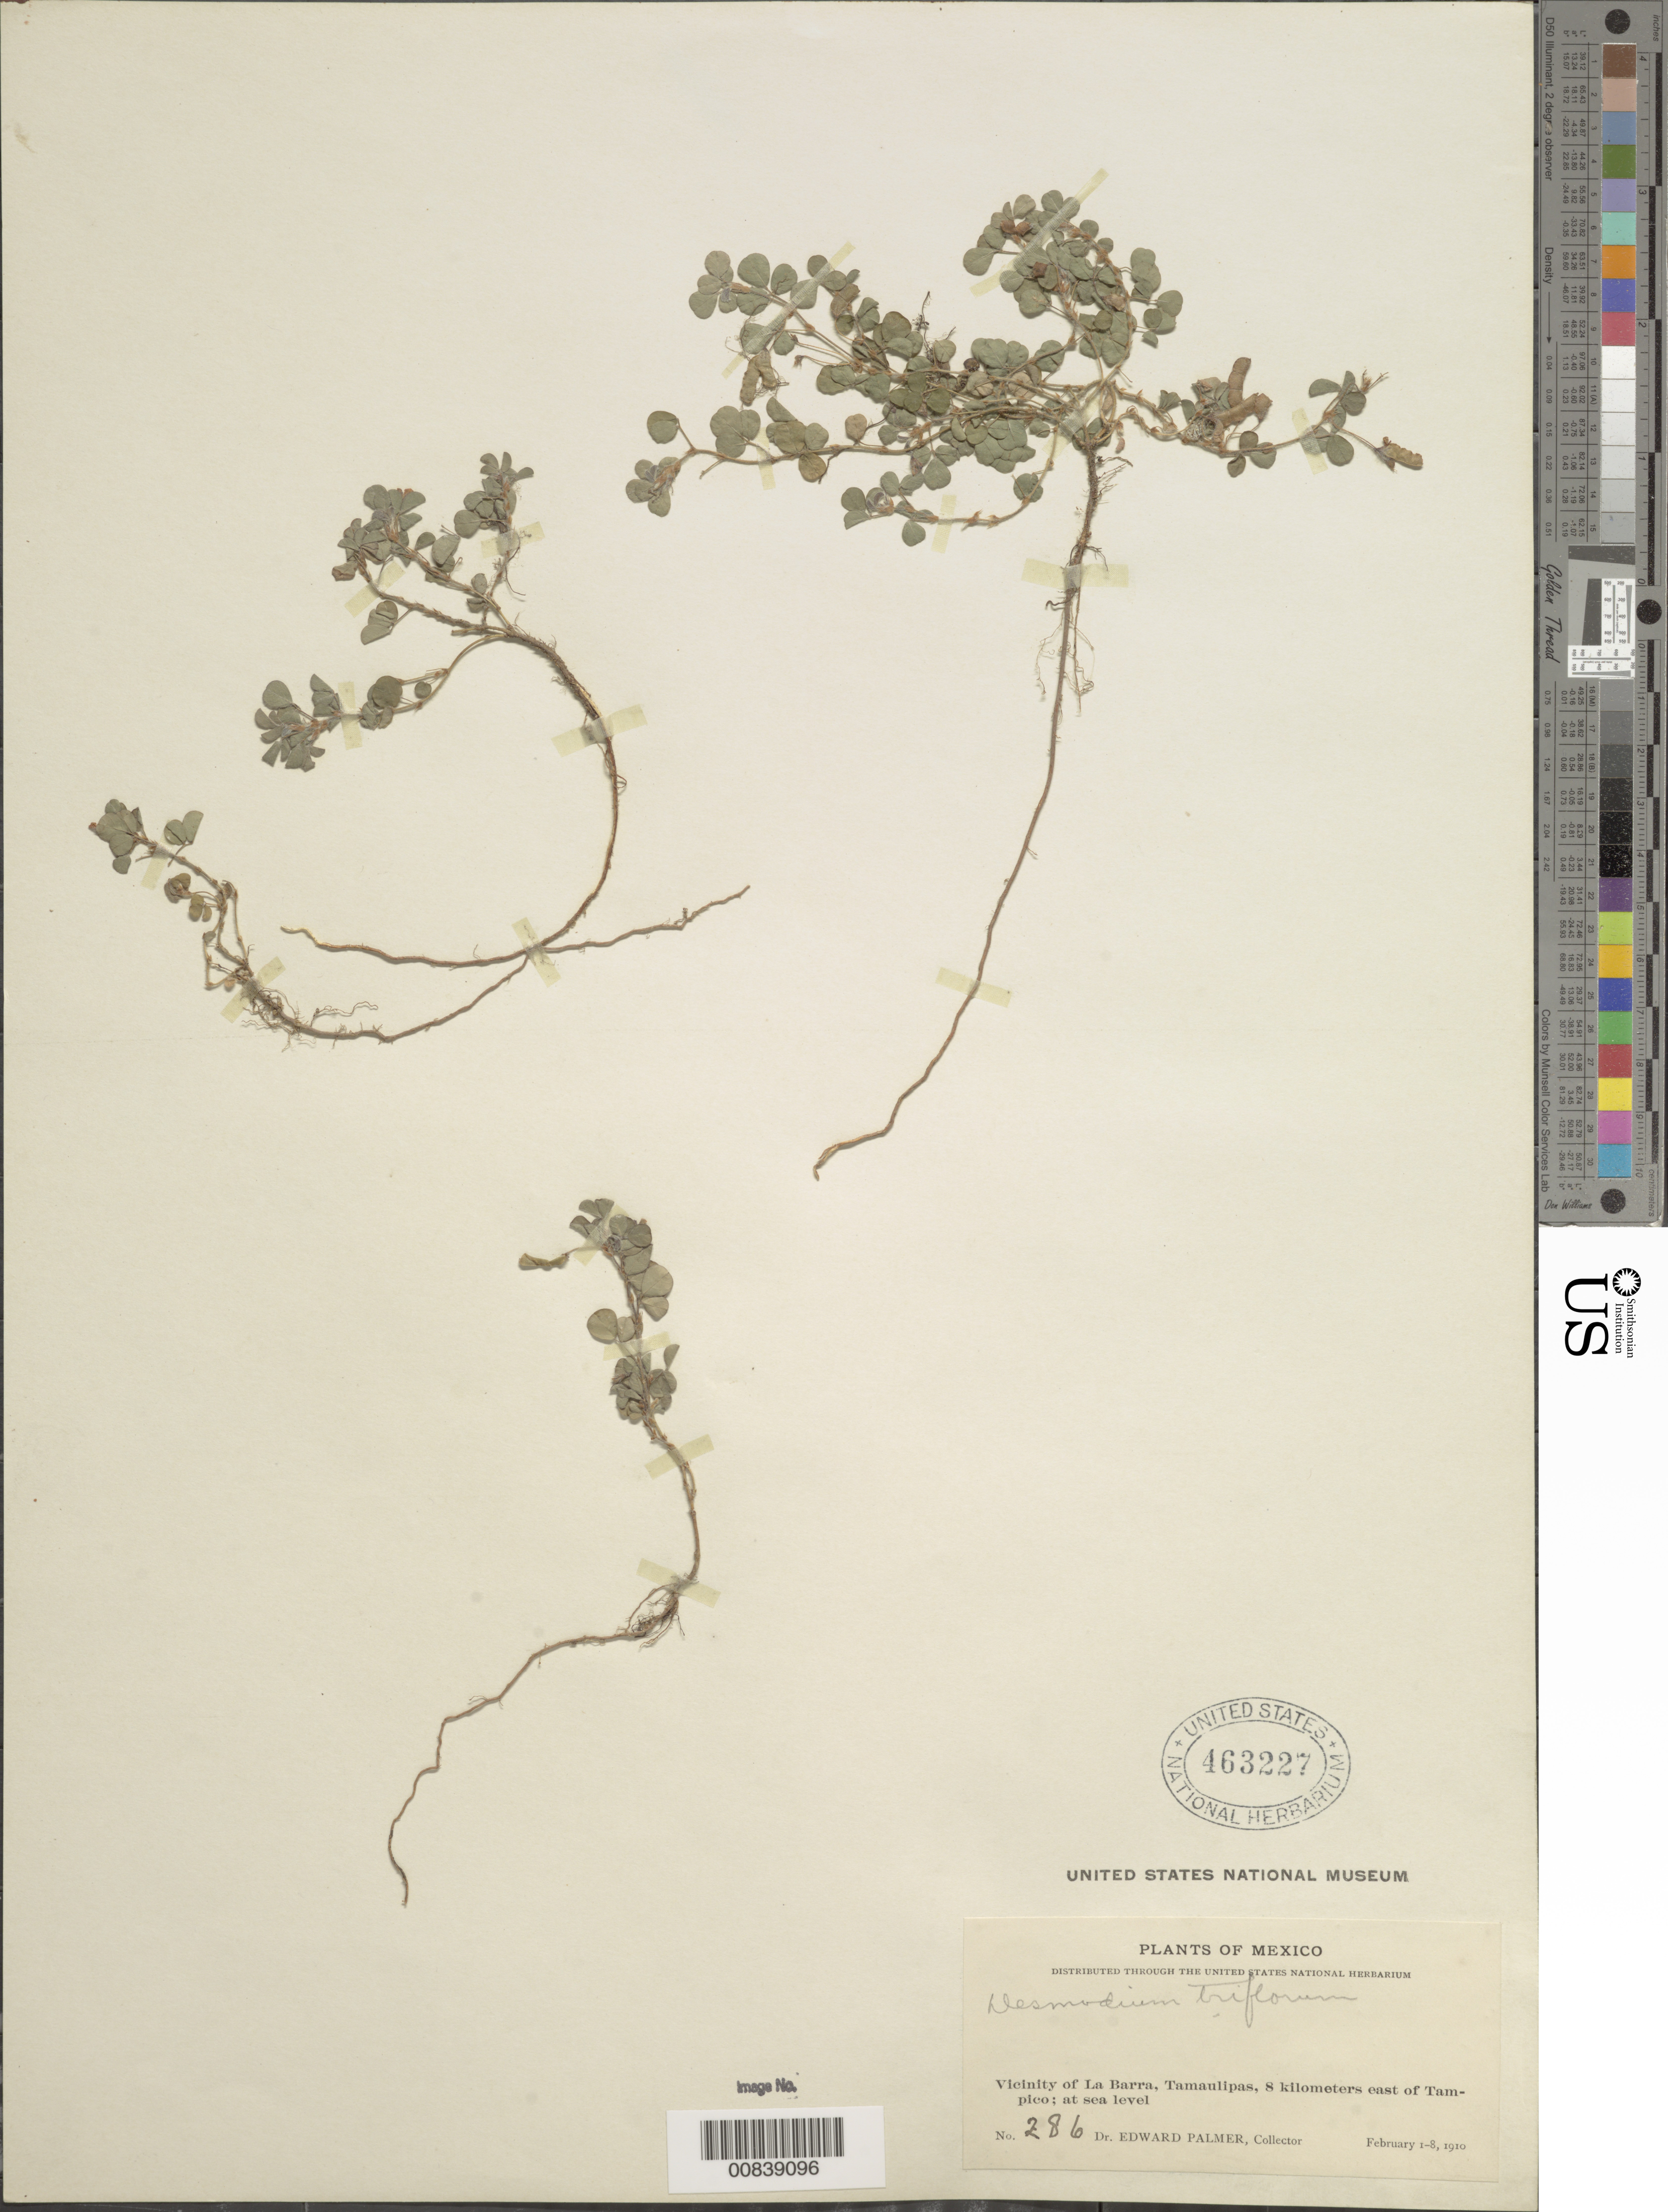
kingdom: Plantae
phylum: Tracheophyta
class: Magnoliopsida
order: Fabales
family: Fabaceae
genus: Grona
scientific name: Grona triflora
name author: (L.) H. Ohashi & K. Ohashi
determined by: Strong, Mark T., (BOT), Smithsonian Institution - National Museum of Natural History (UNITED STATES)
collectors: E. Palmer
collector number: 286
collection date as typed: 01 Feb 1910 to 08 Feb 1910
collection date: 1910-02-01/1910-02-08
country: Mexico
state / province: Tamaulipas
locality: Vicinity of La Barra, 8 Kilometers east of Tampico.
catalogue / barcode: US 463227